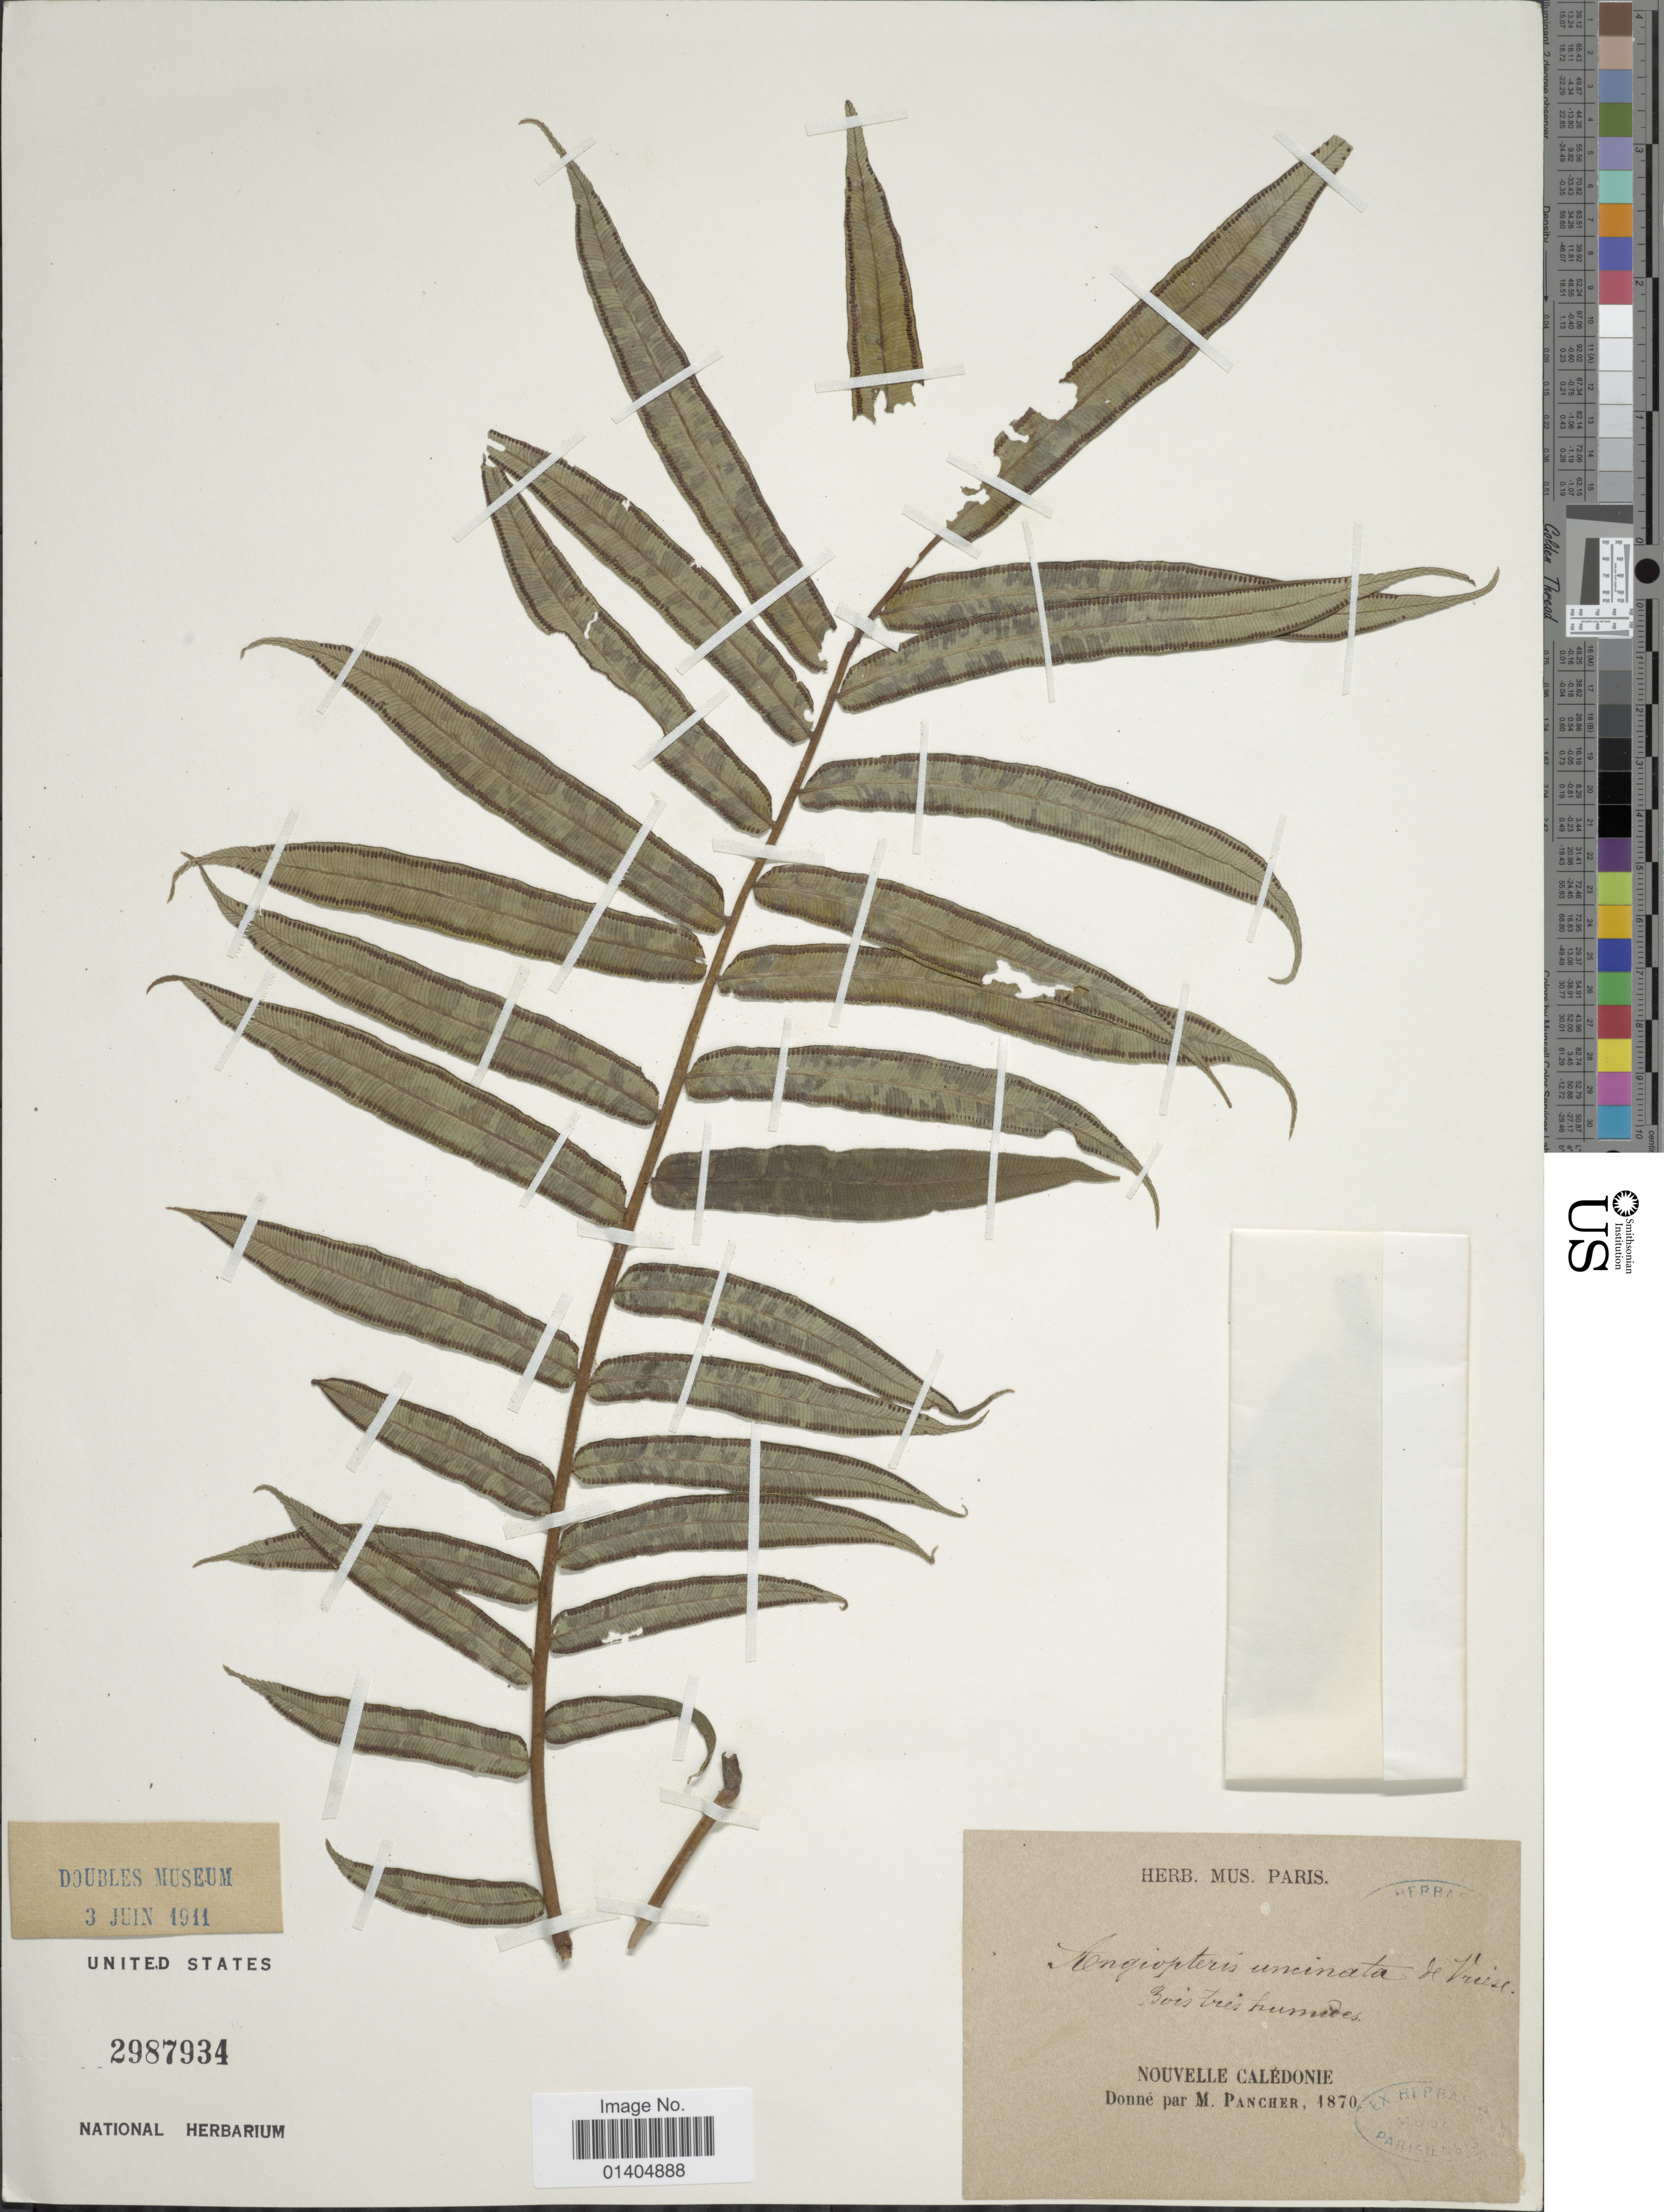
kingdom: Plantae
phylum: Tracheophyta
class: Polypodiopsida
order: Marattiales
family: Marattiaceae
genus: Angiopteris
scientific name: Angiopteris uncinata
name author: de Vriese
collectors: M. Pancher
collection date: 1870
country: New Caledonia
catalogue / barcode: US 2987934